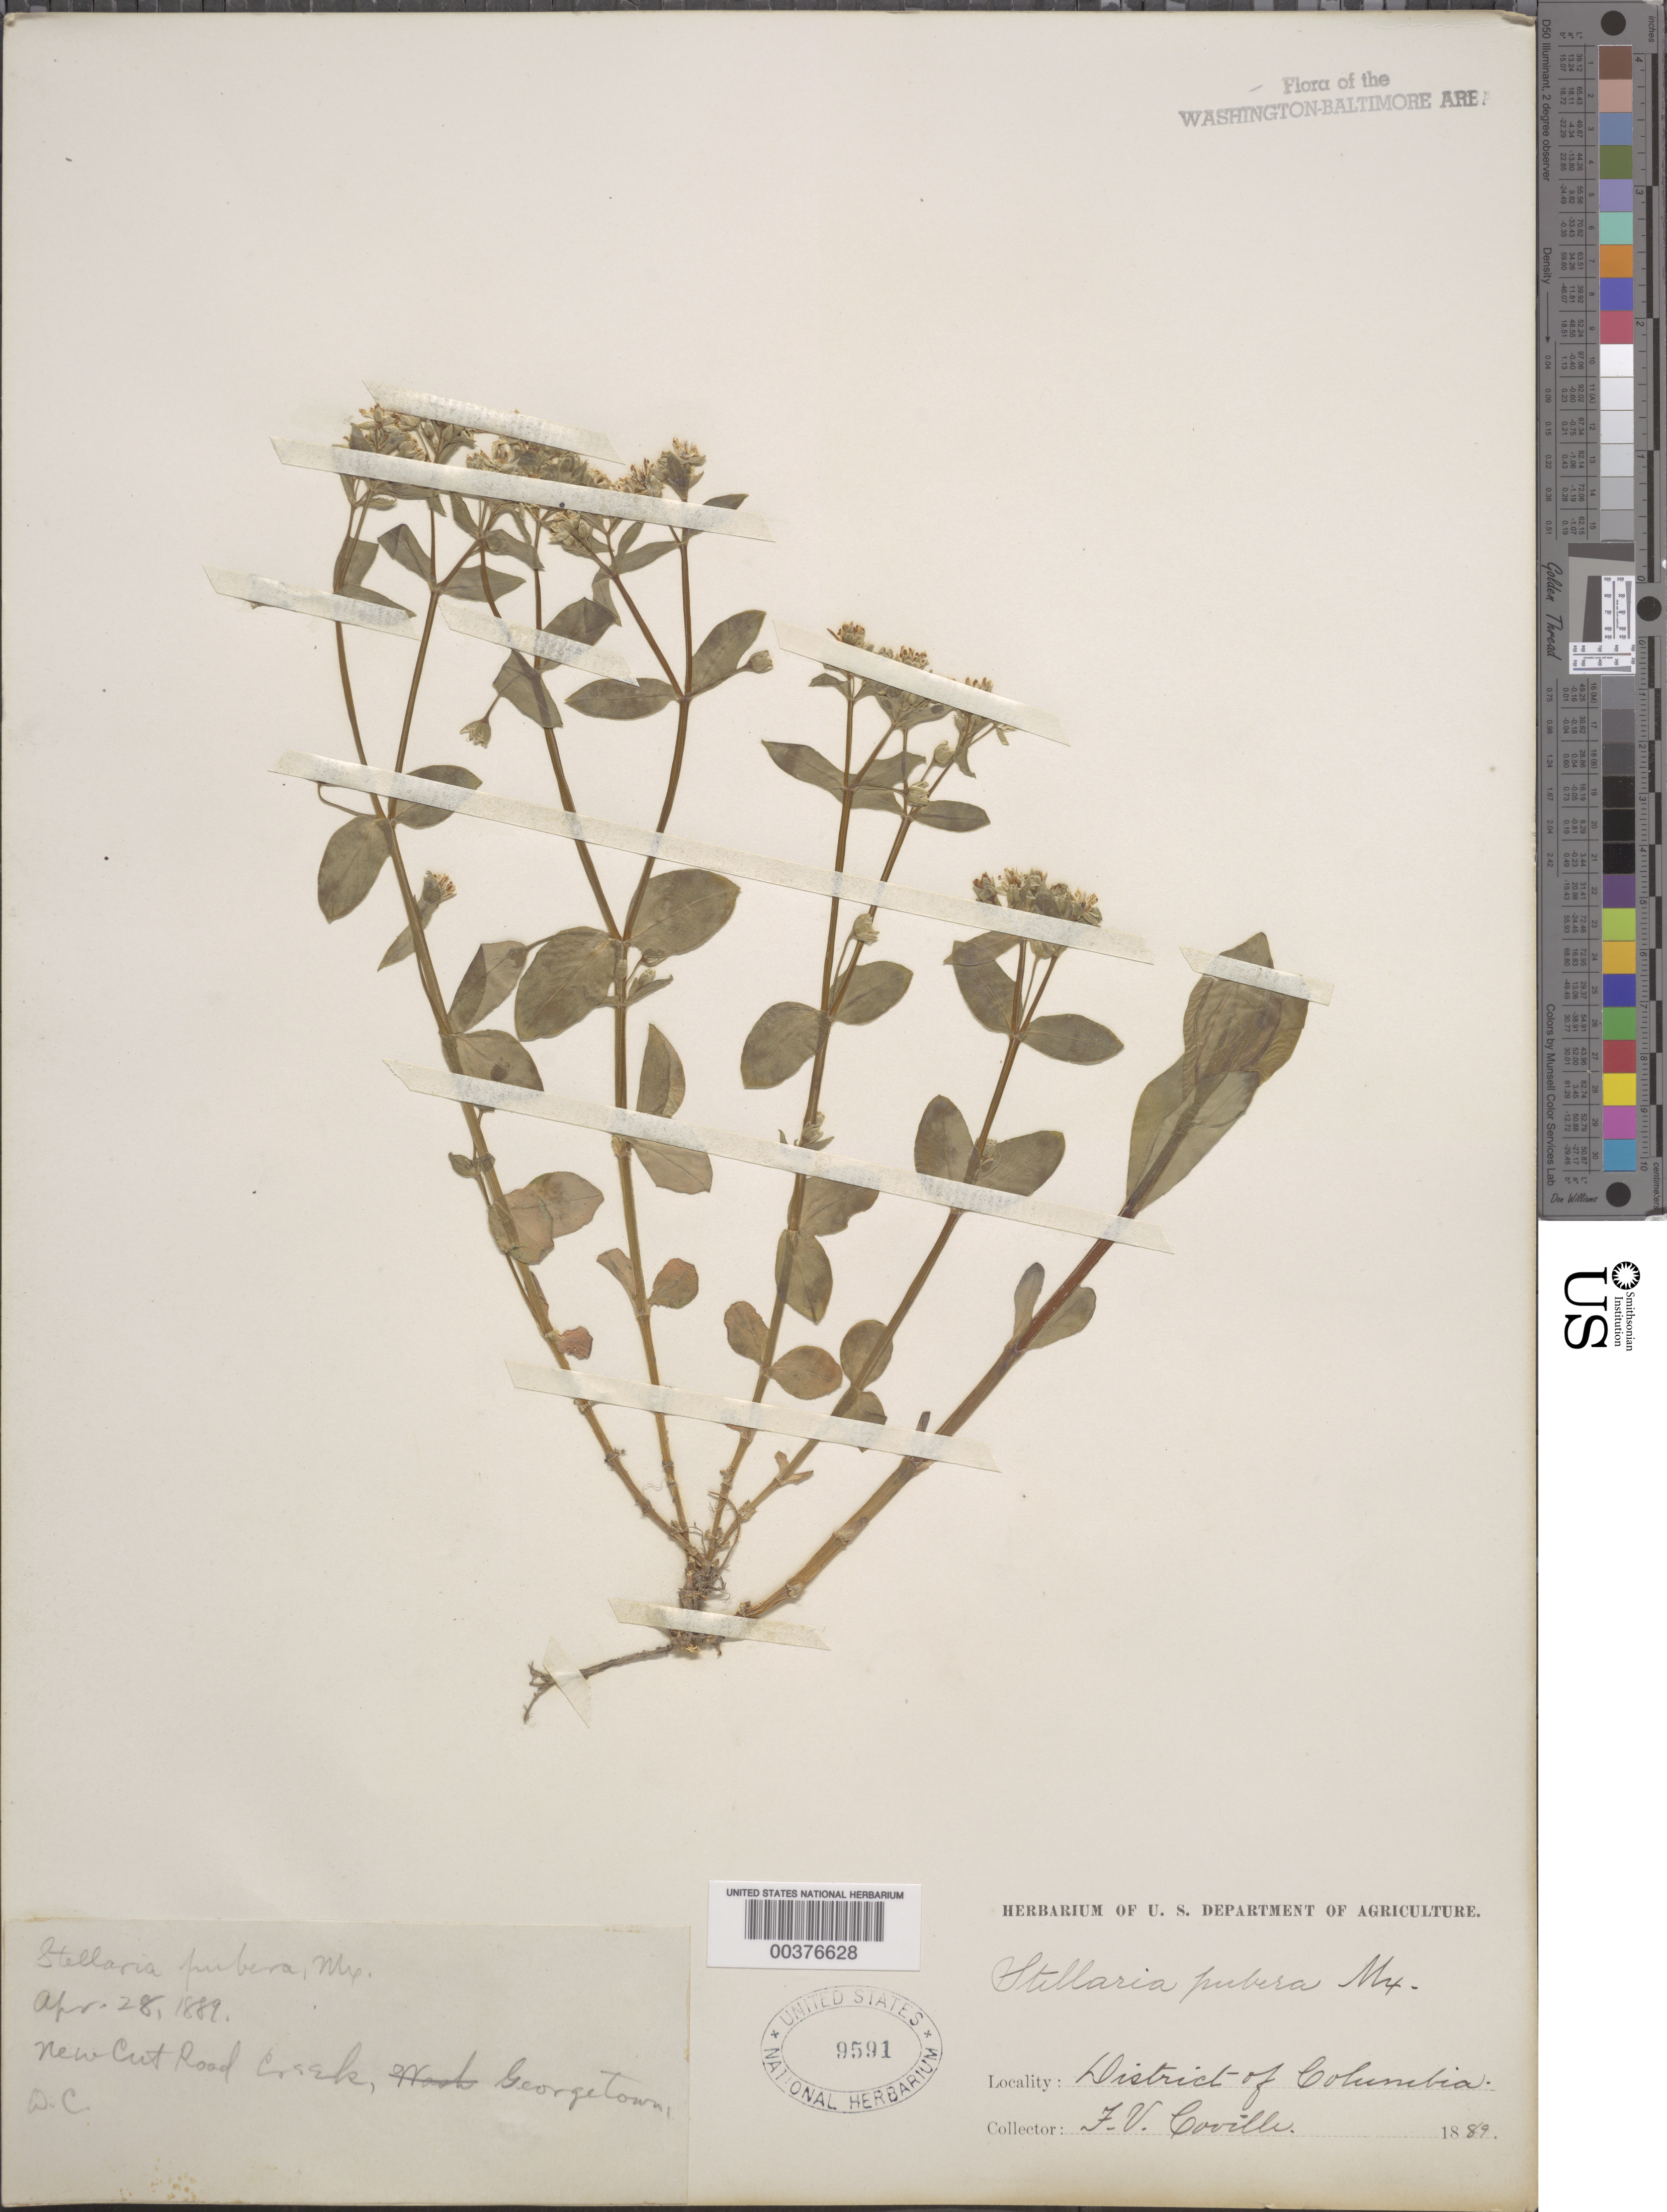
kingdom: Plantae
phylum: Tracheophyta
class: Magnoliopsida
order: Caryophyllales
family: Caryophyllaceae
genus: Stellaria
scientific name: Stellaria pubera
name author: Michx.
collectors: F. V. Coville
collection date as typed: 28 Apr 1889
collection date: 1889-04-28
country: United States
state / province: District of Columbia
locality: Georgetown, New Cut Rd. Creek Glover Archbold Park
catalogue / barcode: US 9591